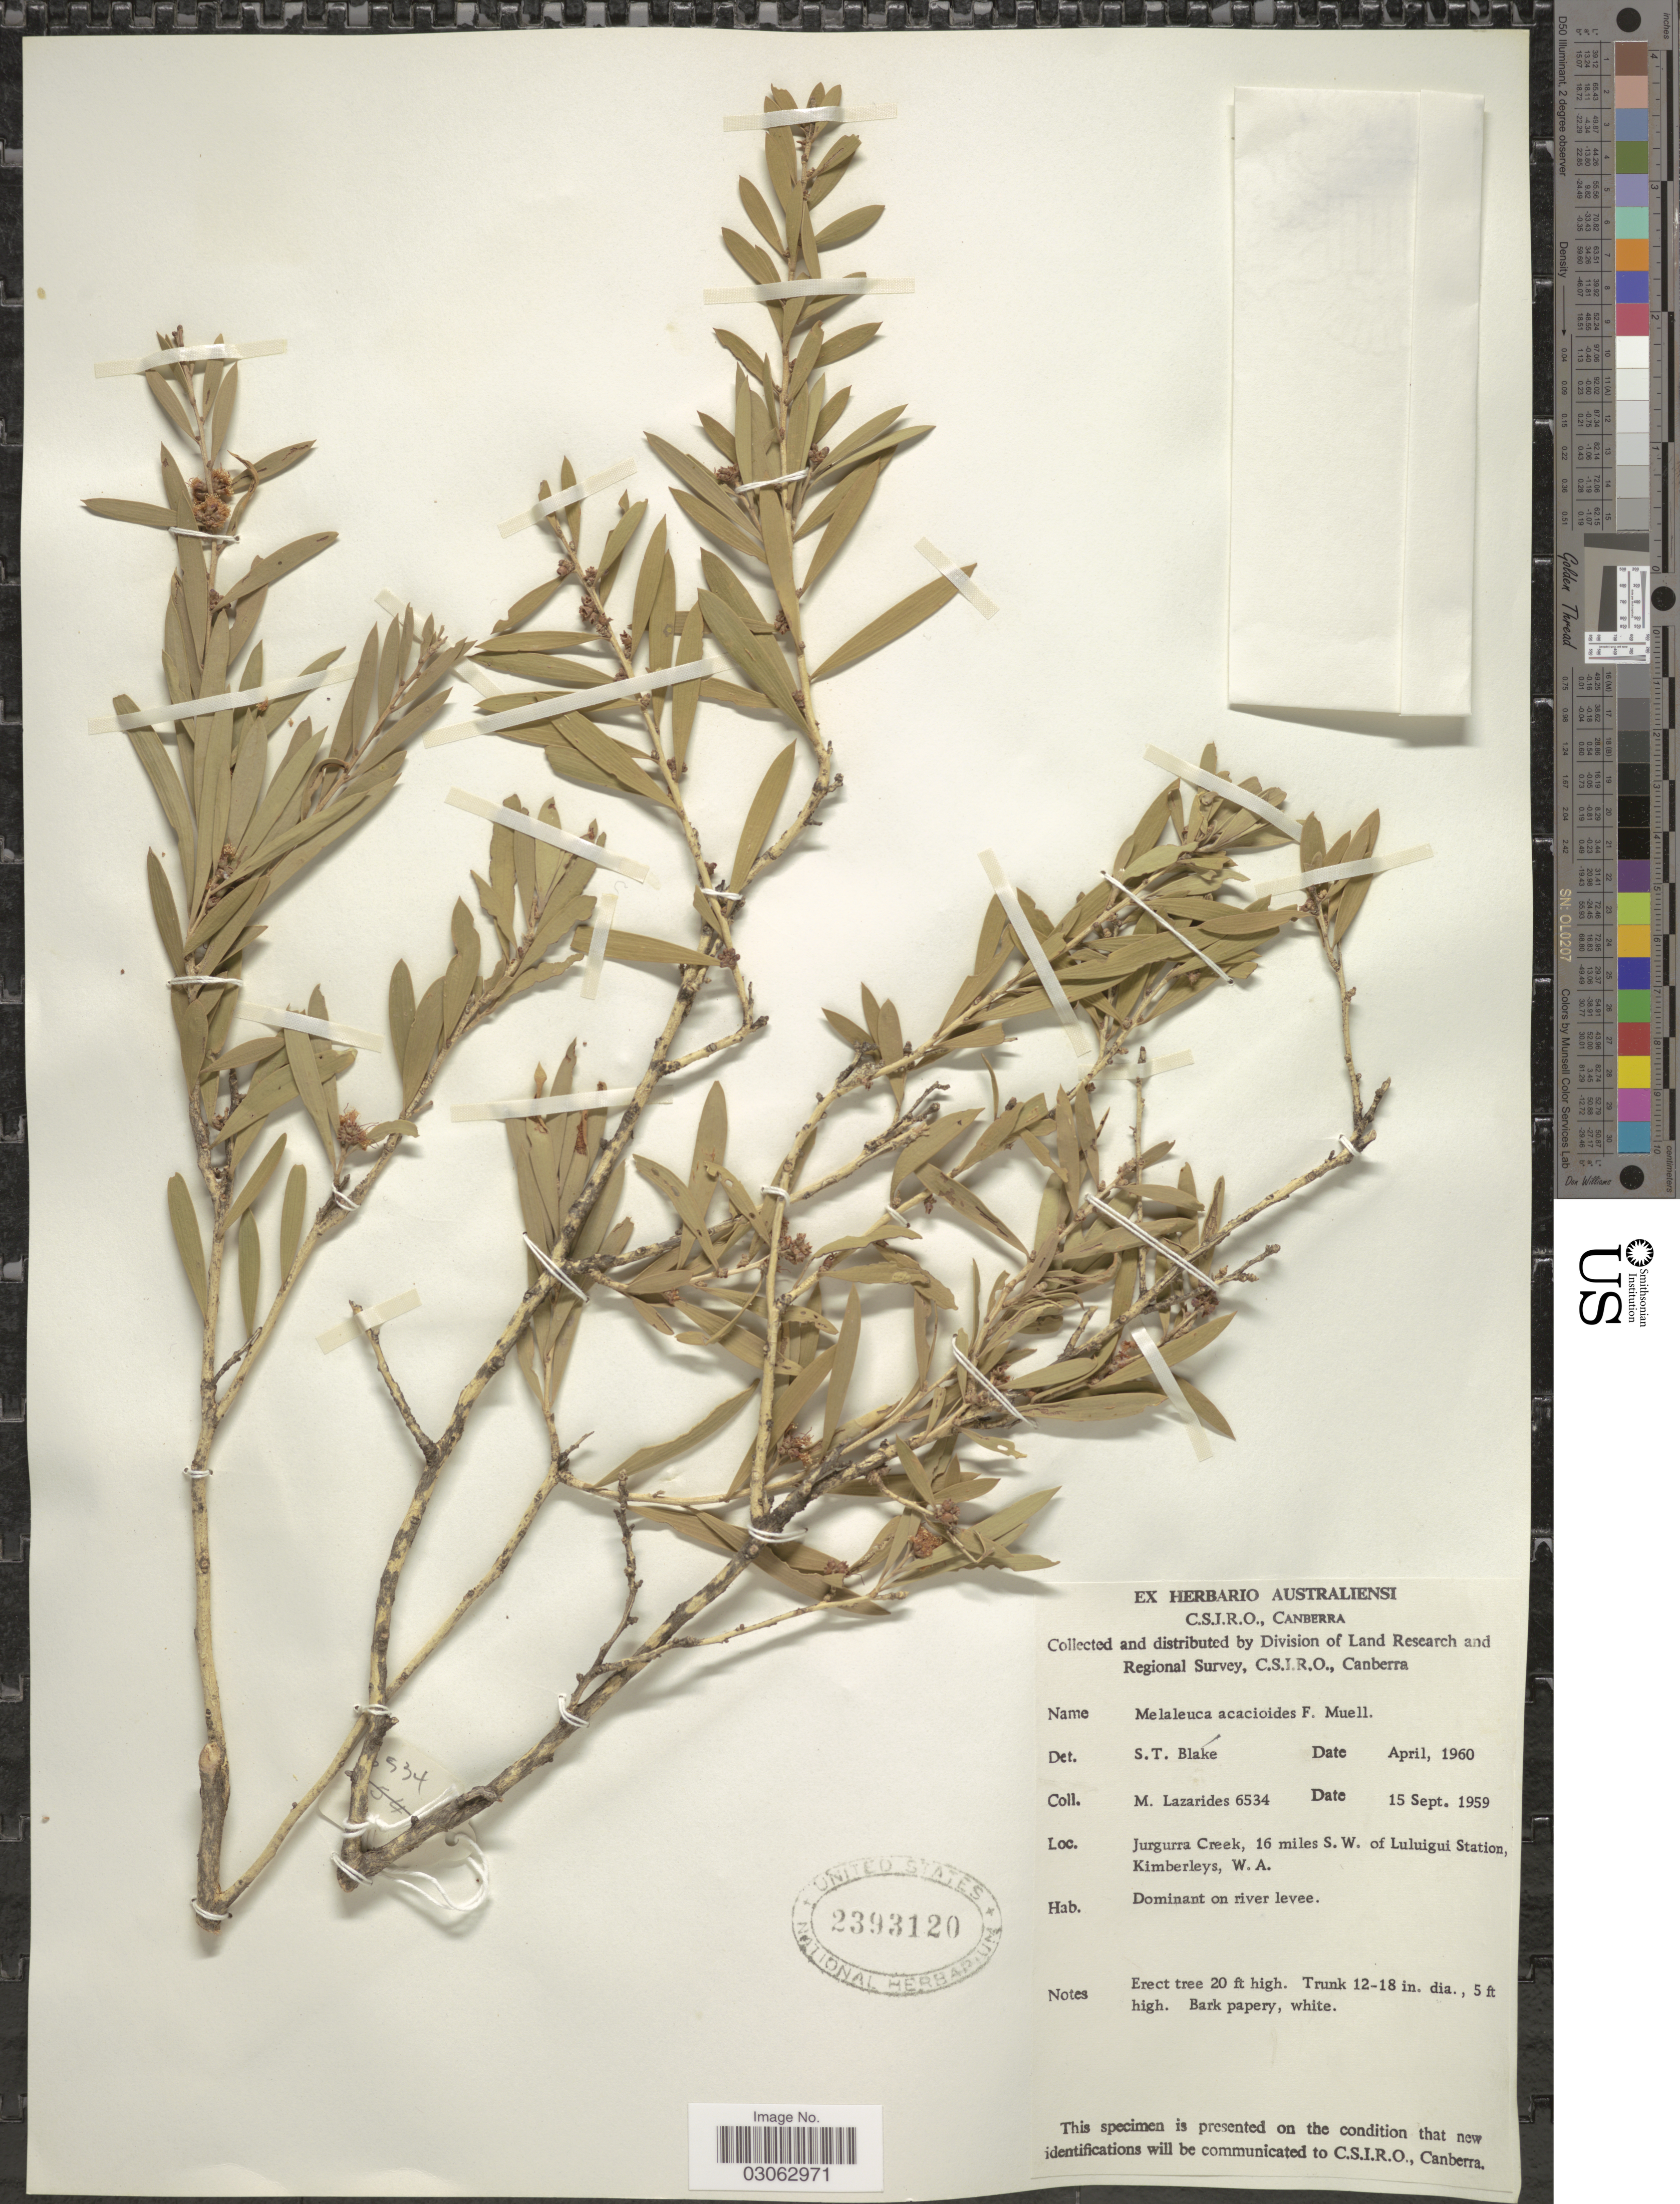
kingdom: Plantae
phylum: Tracheophyta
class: Magnoliopsida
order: Myrtales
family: Myrtaceae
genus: Melaleuca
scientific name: Melaleuca acacioides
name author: F. Muell.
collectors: M. Lazarides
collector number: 6534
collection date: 1959-09-15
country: Australia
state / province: Western Australia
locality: Jurgurra Creek, 16 miles S.W. of Luluigui Station, Kimberleys.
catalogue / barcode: US 2393120